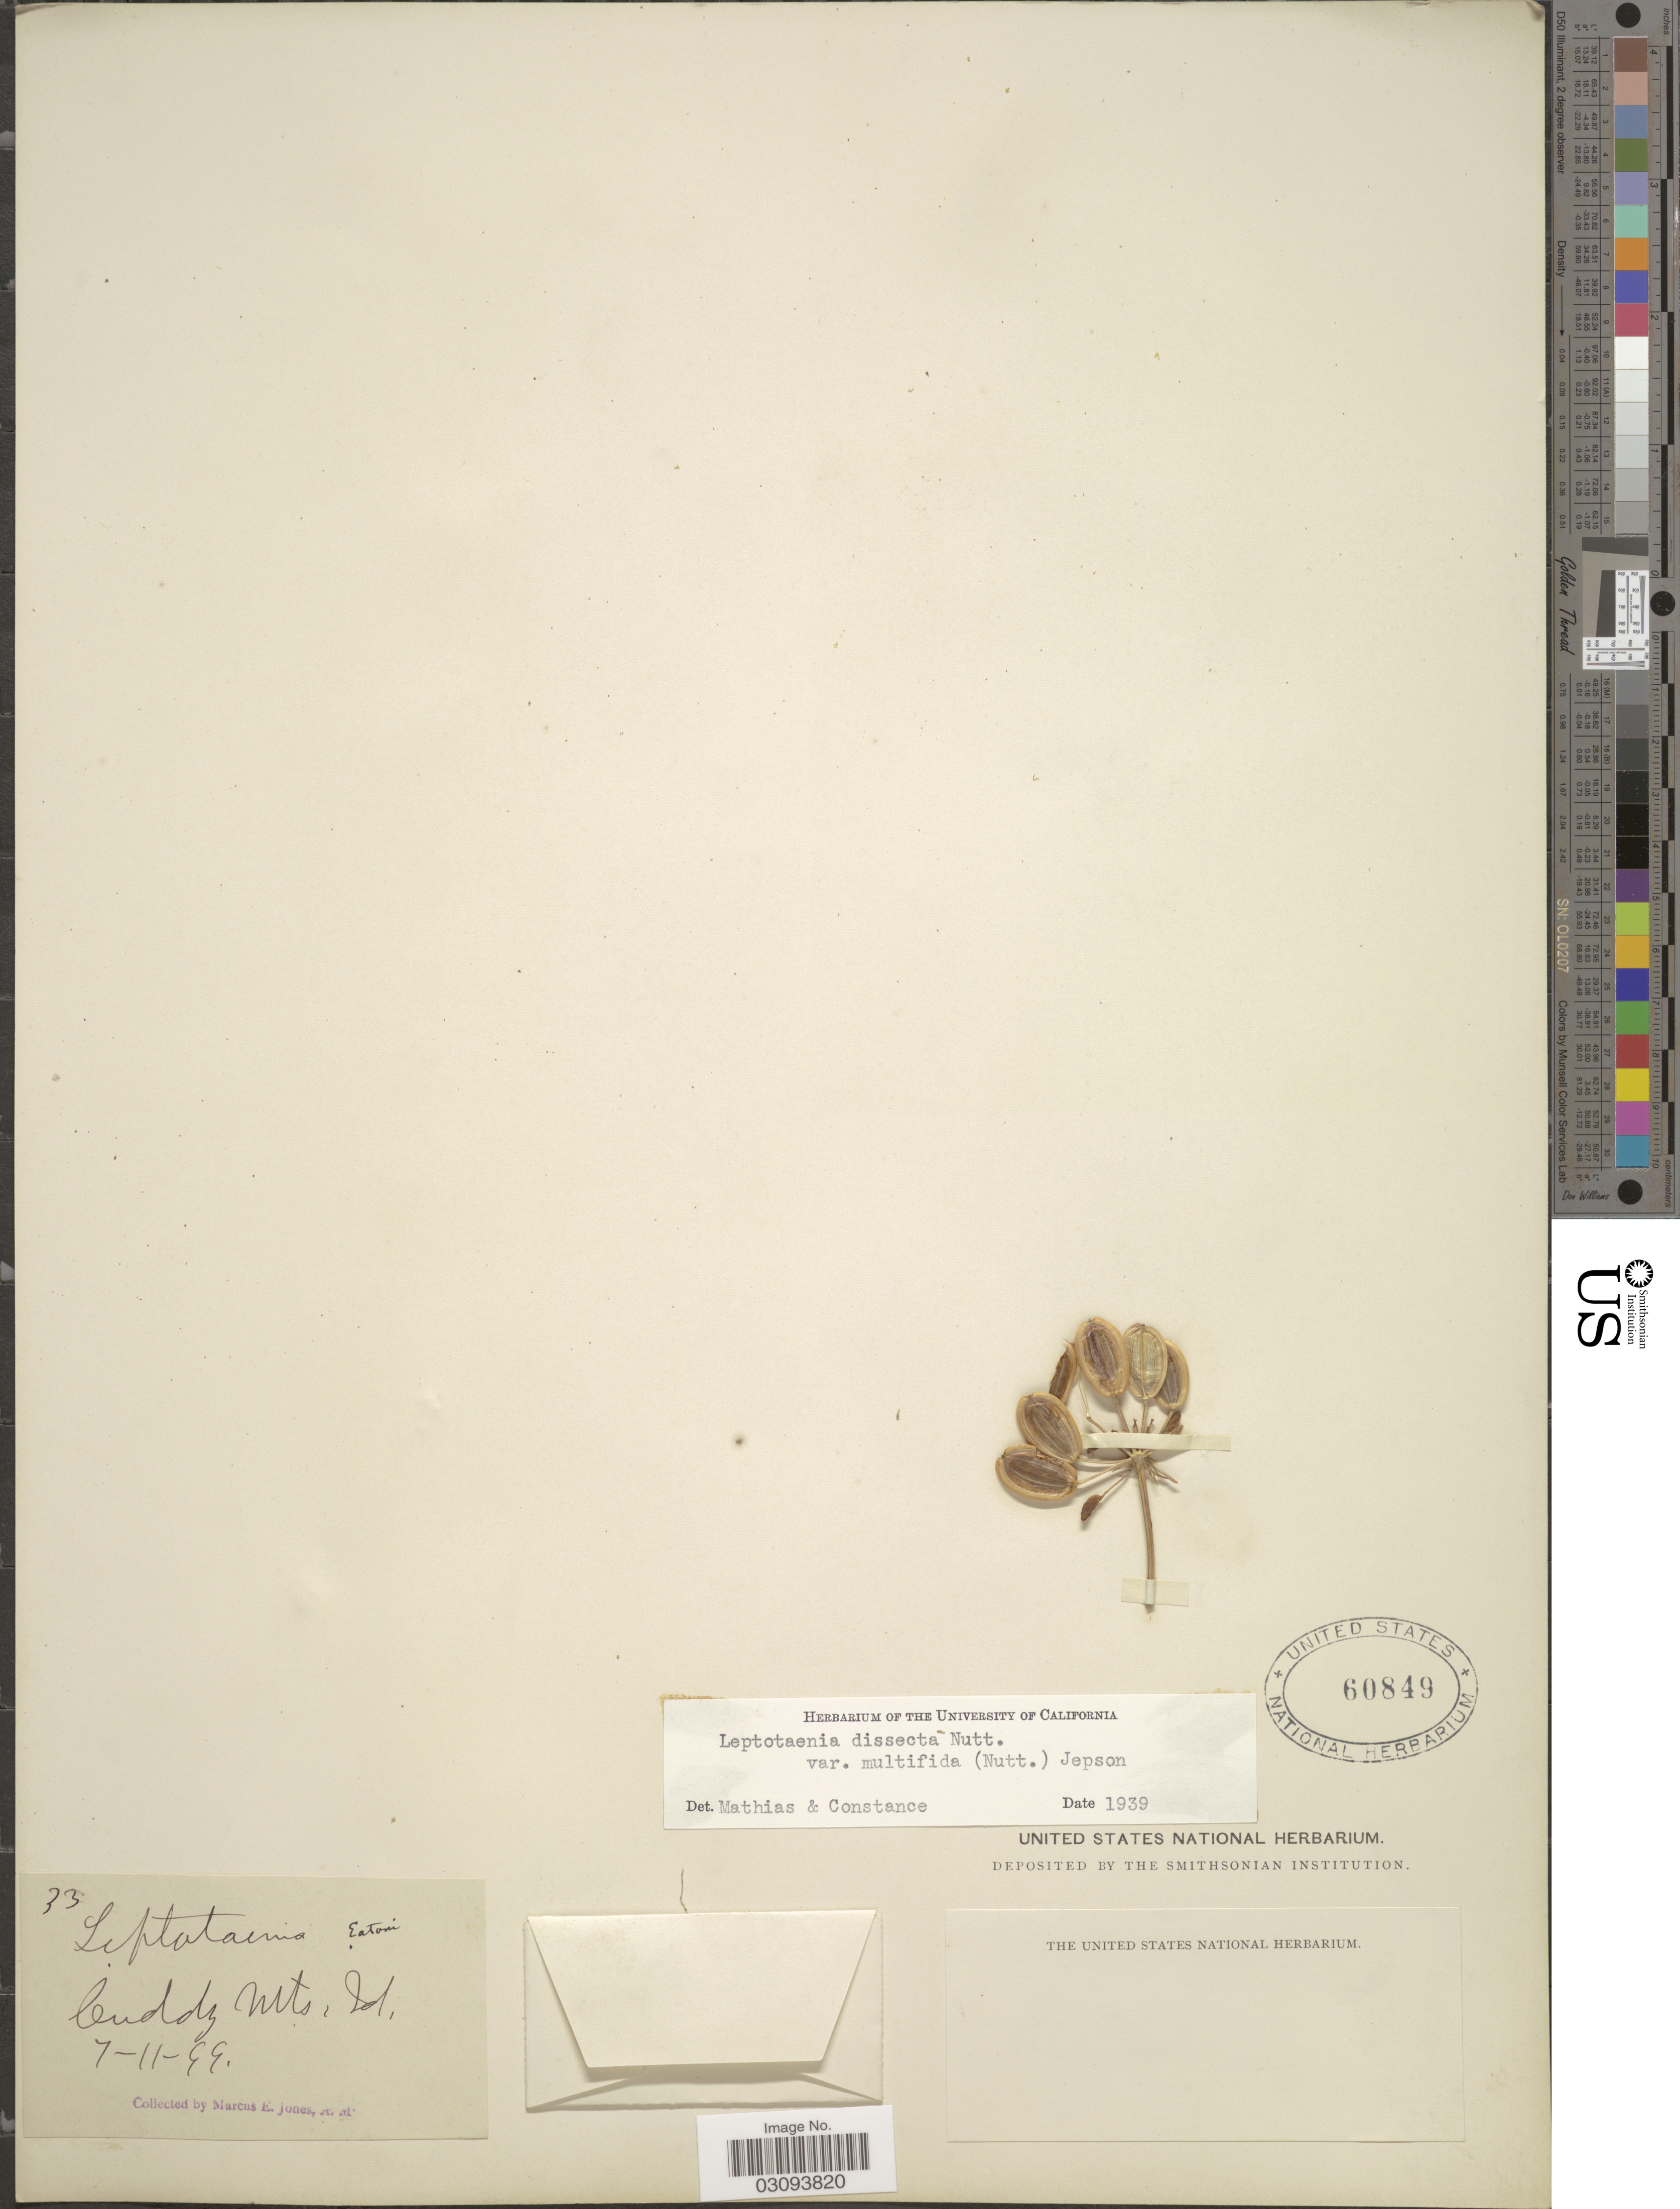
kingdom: Plantae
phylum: Tracheophyta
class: Magnoliopsida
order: Apiales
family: Apiaceae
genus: Lomatium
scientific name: Lomatium dissectum var. multifidum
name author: (Nutt.) Mathias & Constance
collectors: M. E. Jones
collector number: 33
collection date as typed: Transcribed d/m/y: 11/7/99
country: United States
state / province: Idaho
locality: Buddy Mts.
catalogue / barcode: US 60849